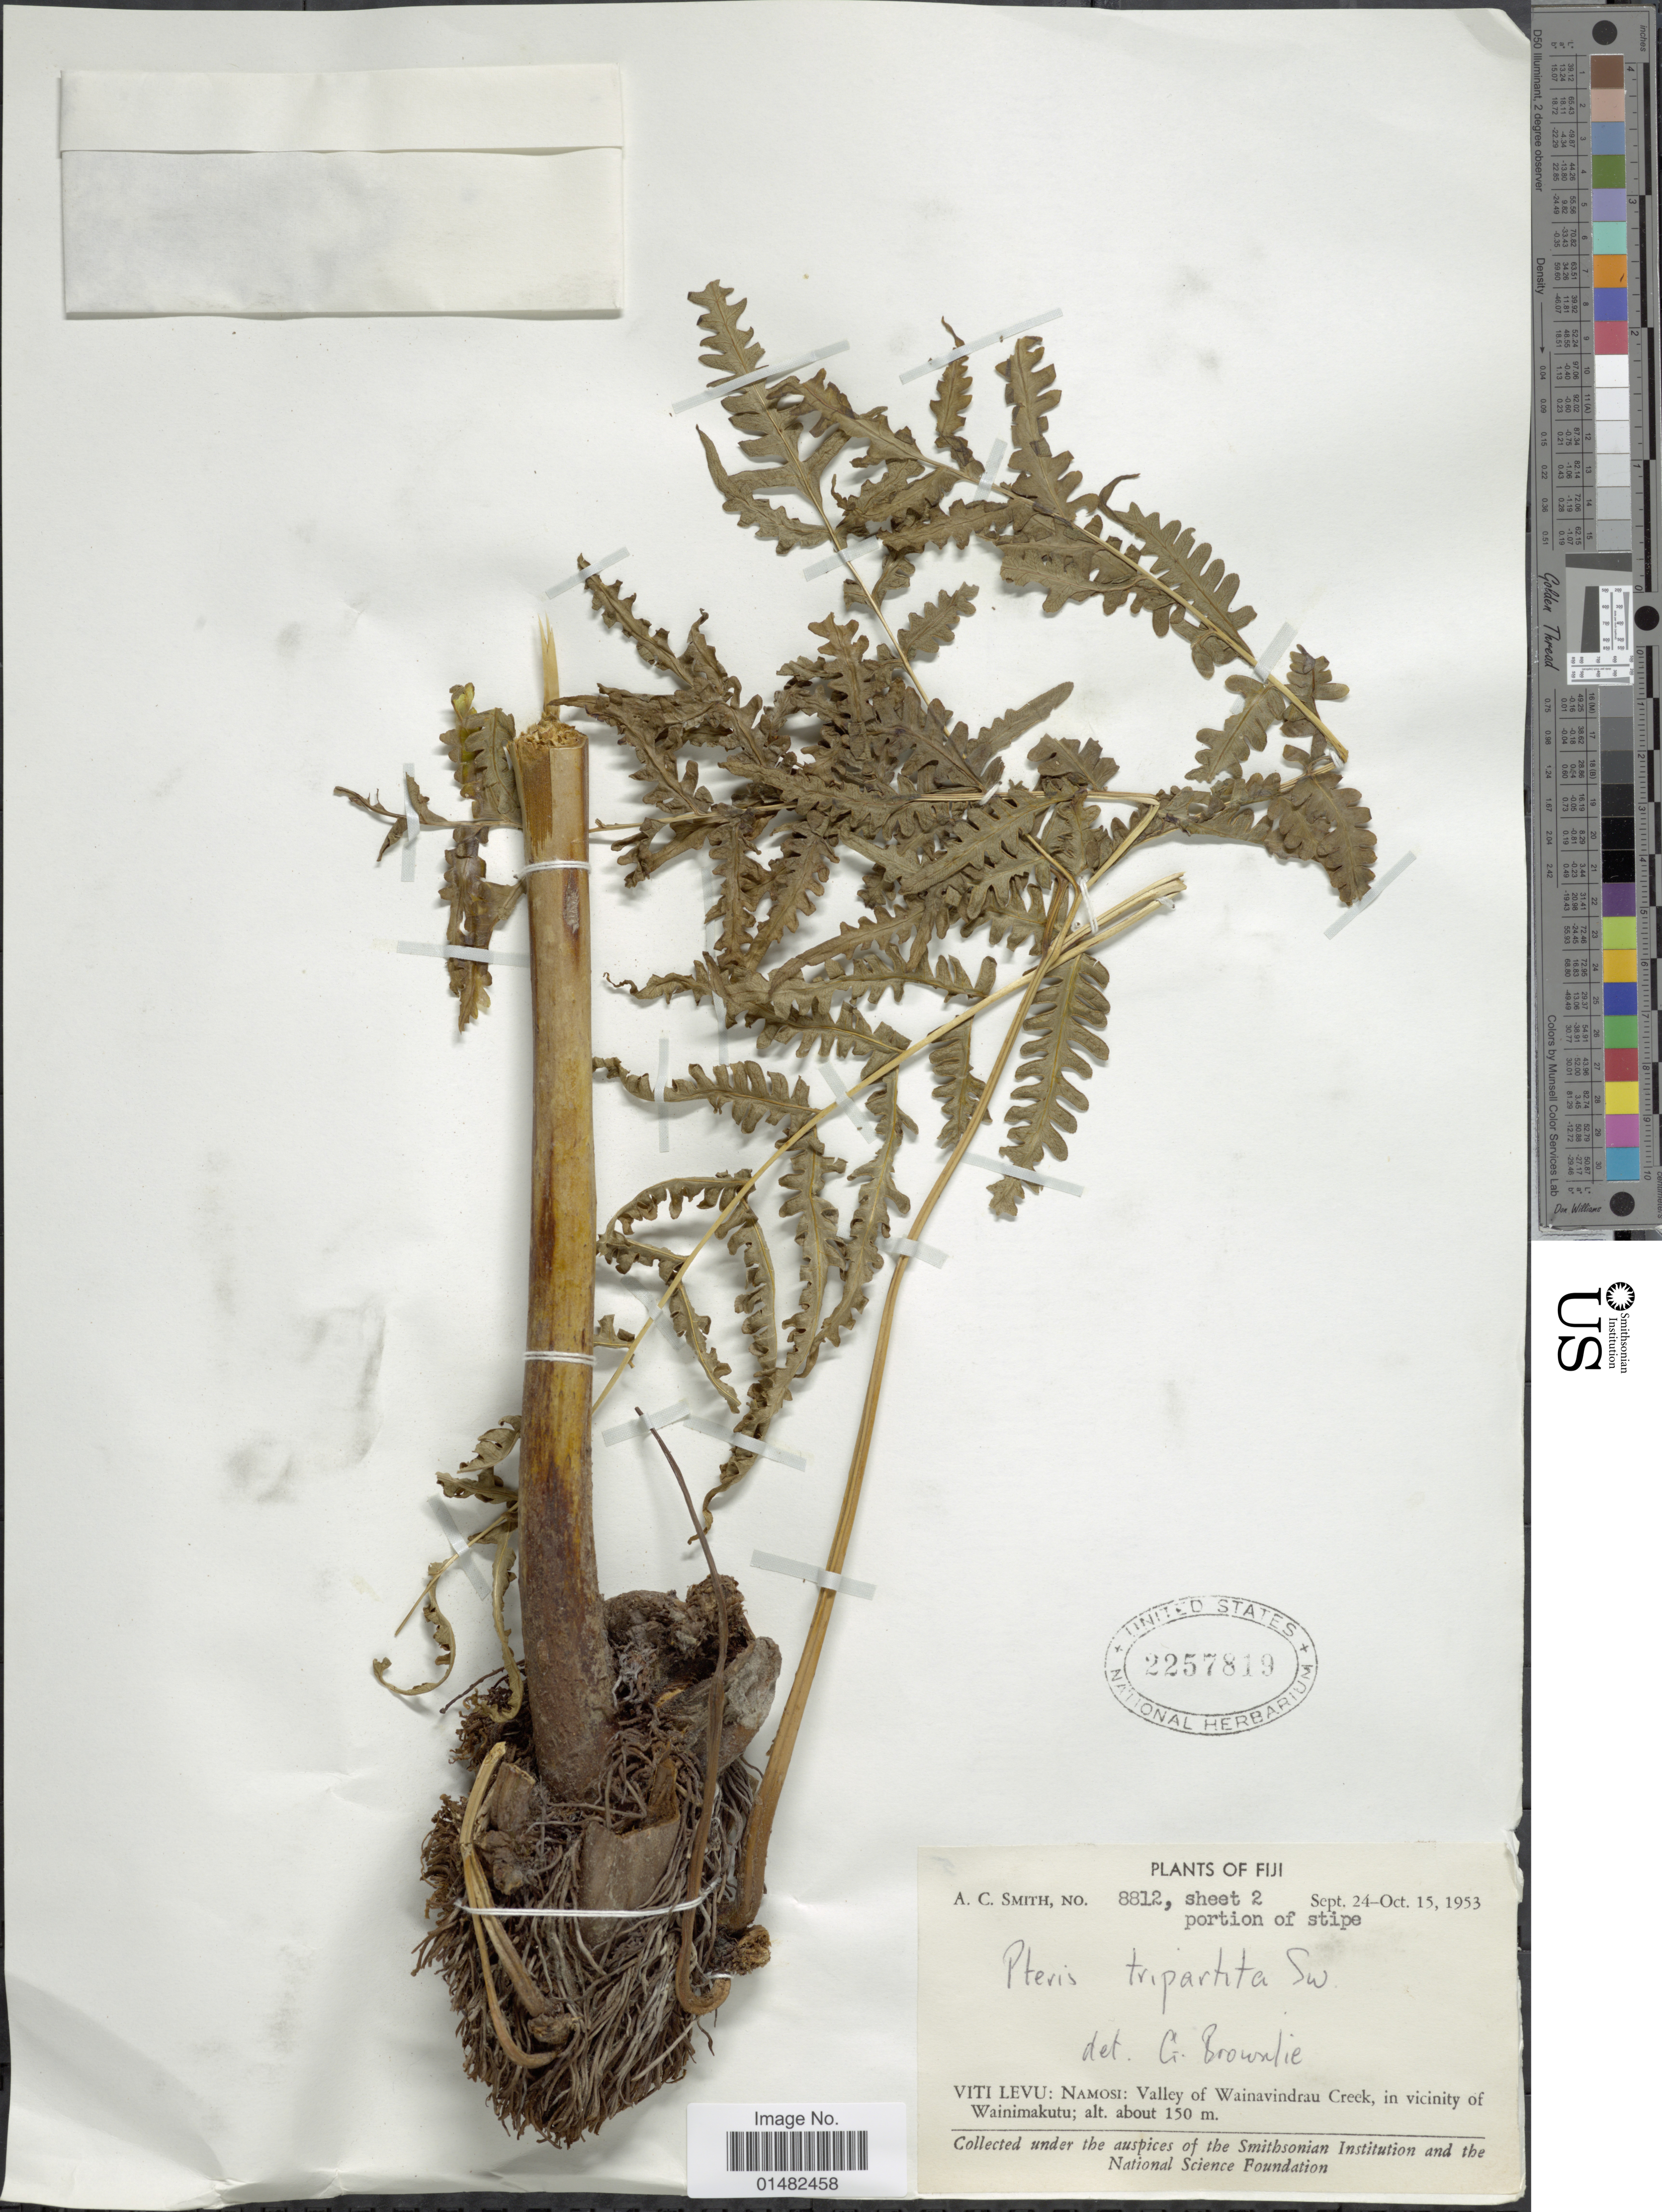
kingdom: Plantae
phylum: Tracheophyta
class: Polypodiopsida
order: Polypodiales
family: Pteridaceae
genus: Pteris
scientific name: Pteris tripartita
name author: Sw.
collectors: A. C. Smith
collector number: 8812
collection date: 1953-09-24/1953-10-15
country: Fiji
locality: Viti Levu: Namosi: Valley of Wainavindrau Creek, in vicinity of Wainimakutu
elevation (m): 150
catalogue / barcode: US 2257819